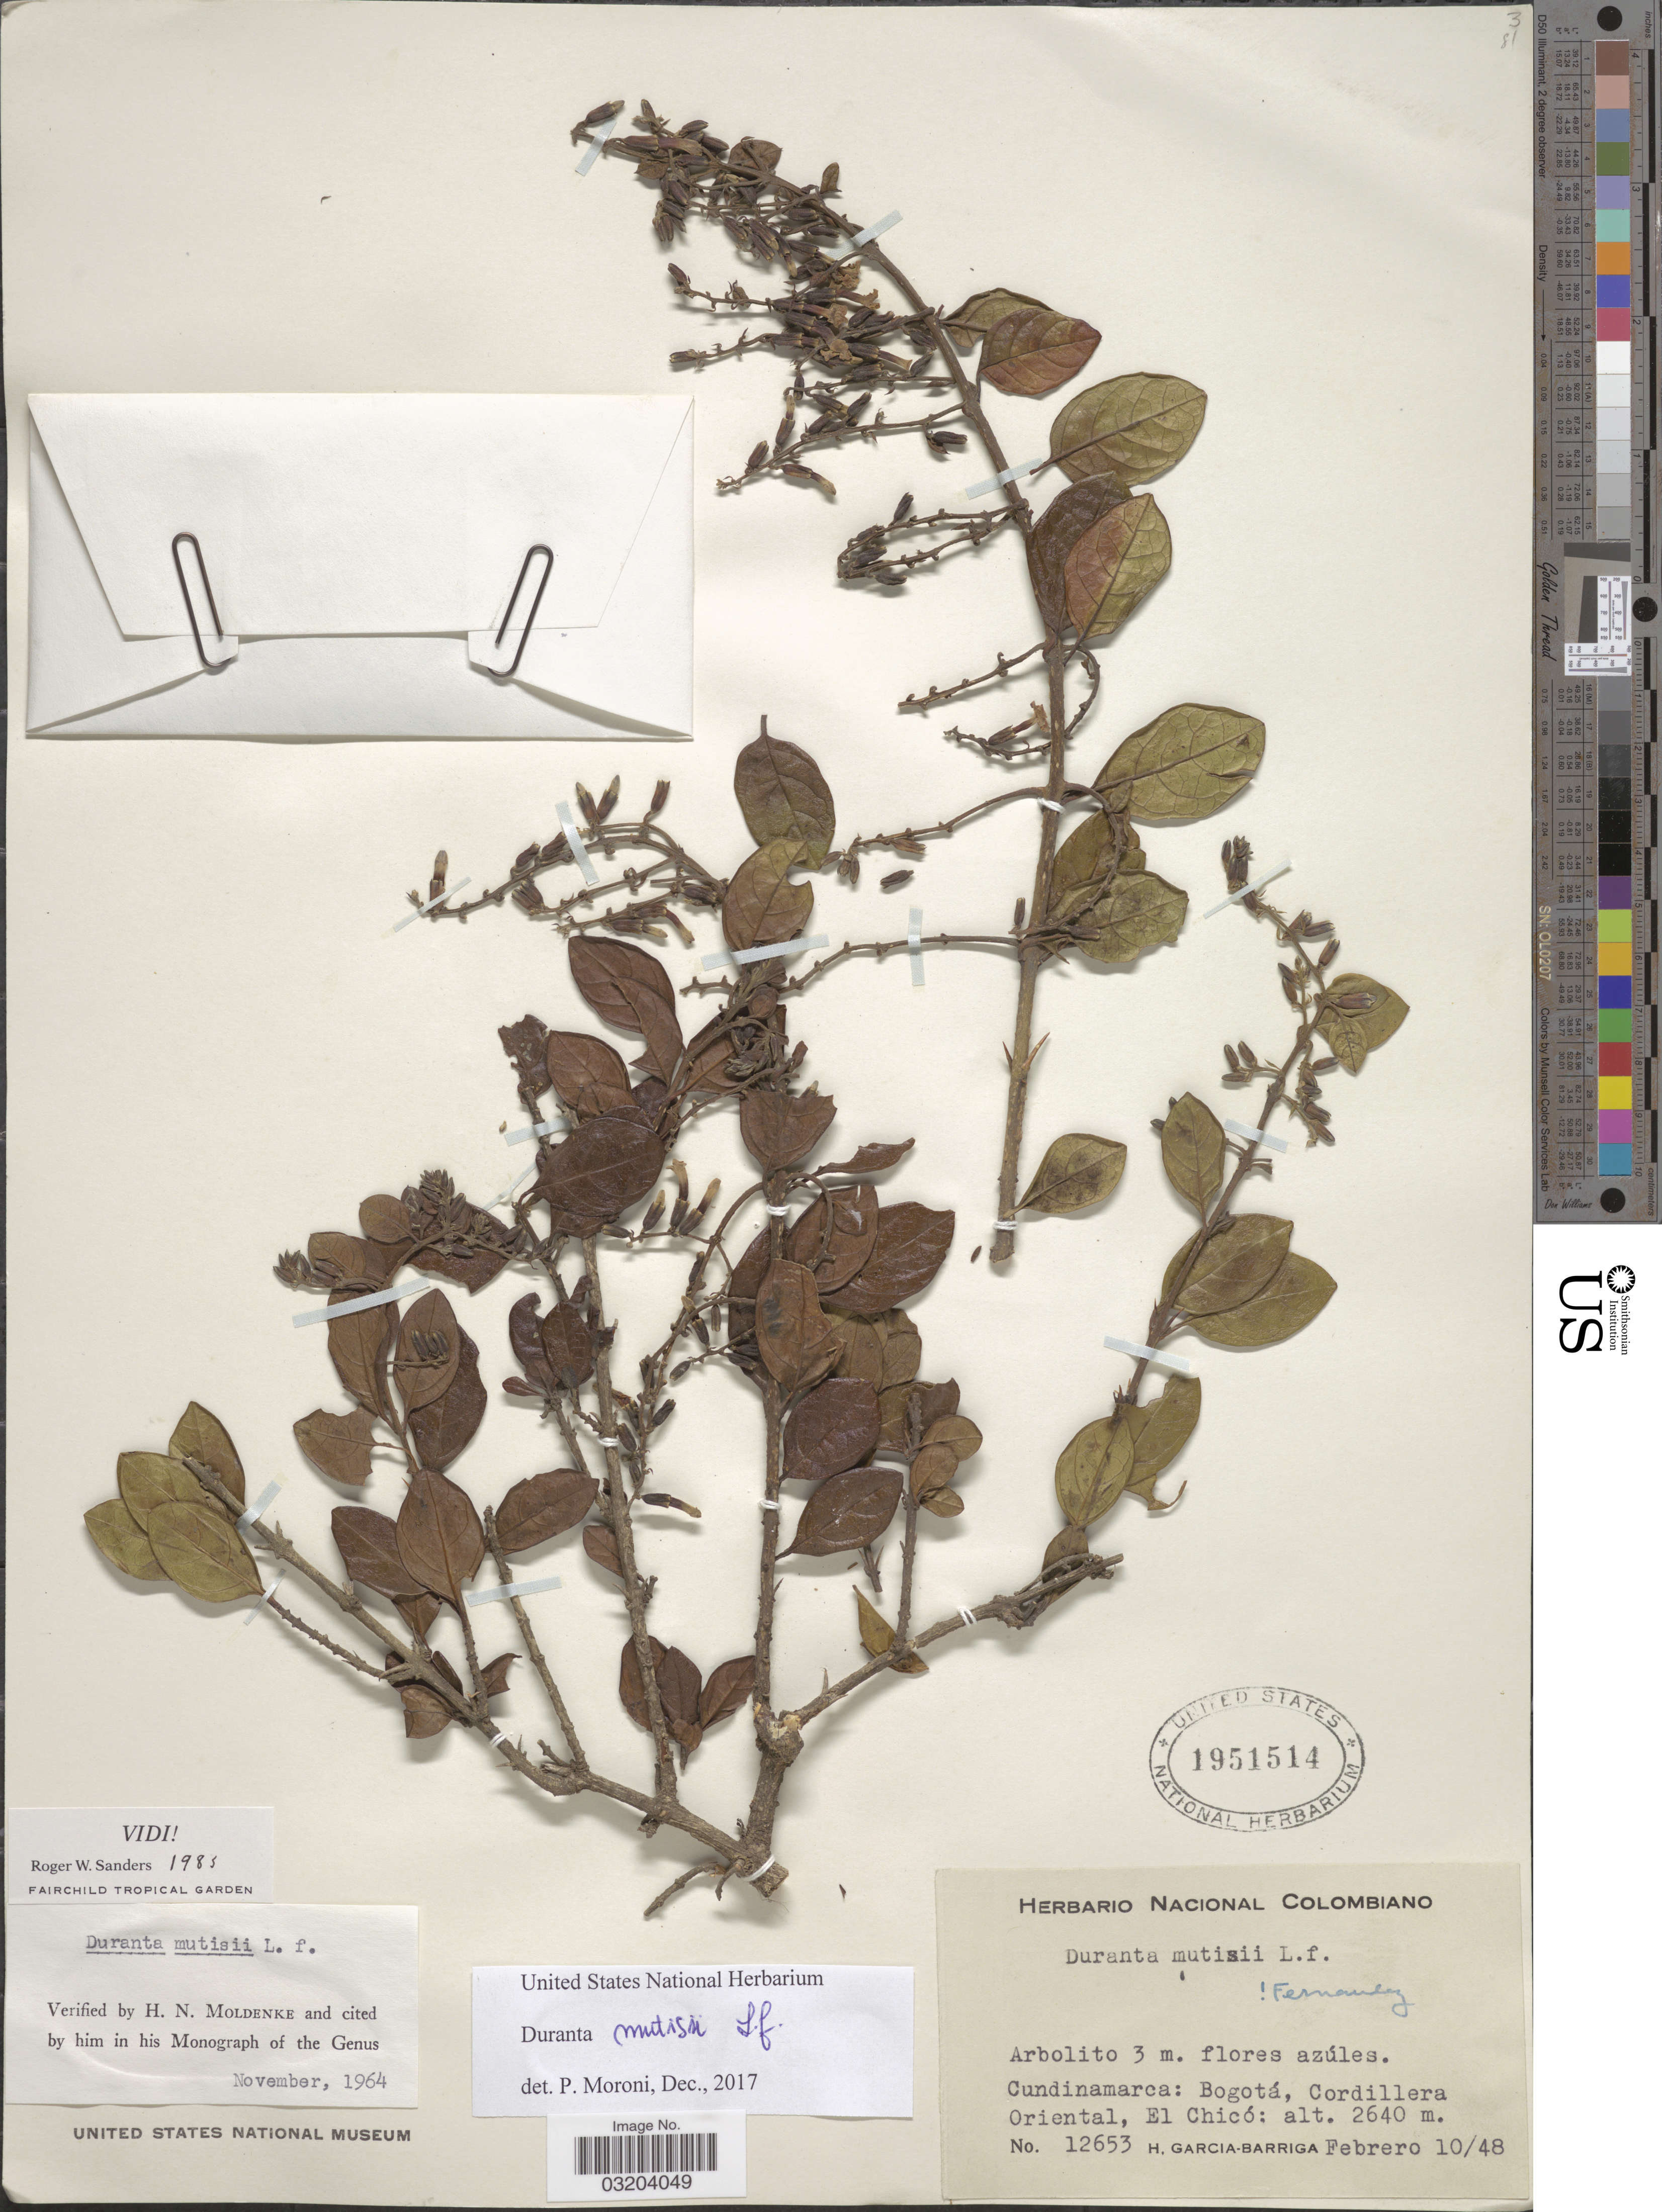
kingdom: Plantae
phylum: Tracheophyta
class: Magnoliopsida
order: Lamiales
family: Verbenaceae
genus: Duranta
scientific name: Duranta mutisii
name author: L. f.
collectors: H. García Barriga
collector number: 12653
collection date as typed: Transcribed d/m/y: 10/2/48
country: Colombia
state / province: Cundinamarca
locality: Bogotá, Cordillera Oriental, El Chicó.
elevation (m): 2640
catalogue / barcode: US 1951514